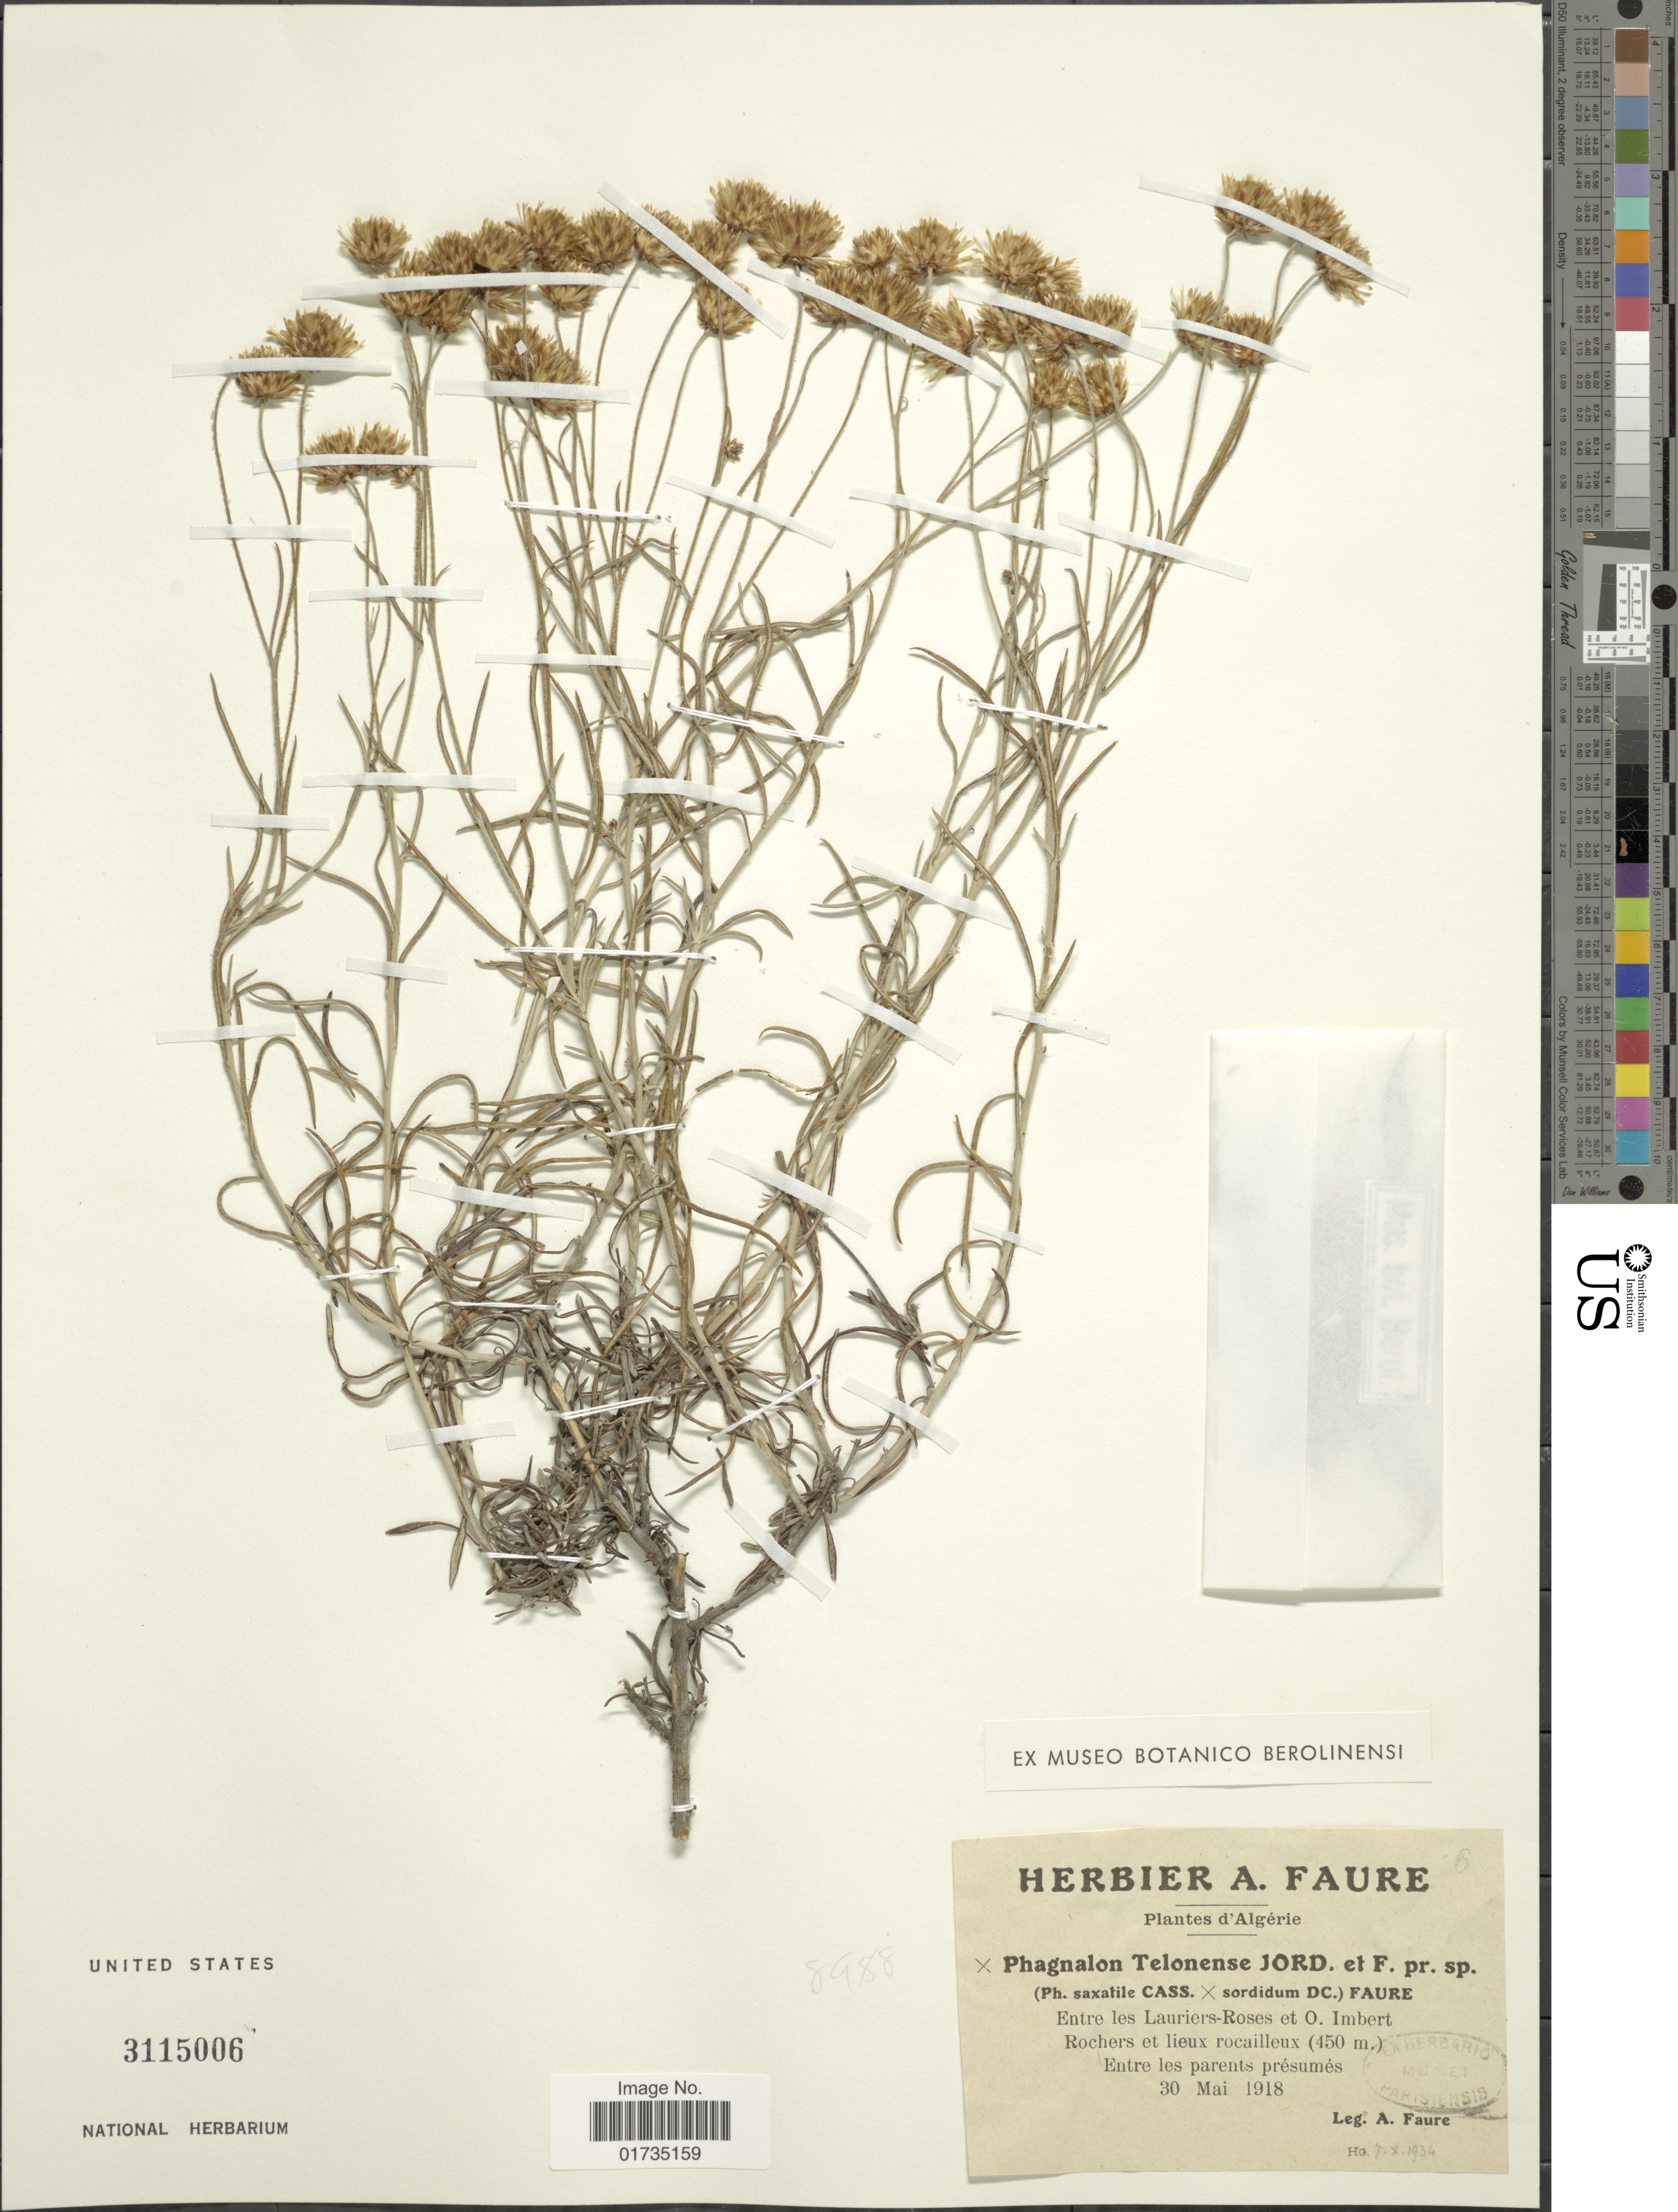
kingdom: Plantae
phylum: Tracheophyta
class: Magnoliopsida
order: Asterales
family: Asteraceae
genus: Phagnalon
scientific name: Phagnalon telonense Jord. comb. ined.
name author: Jord.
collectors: A. Faure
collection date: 1918-05-30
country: Algeria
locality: Algerie. Entre les Lauriers-Roses et o. Imbert. Rochers et lieux rocailleux. Entre les parents presumes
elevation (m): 450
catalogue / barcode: US 3115006